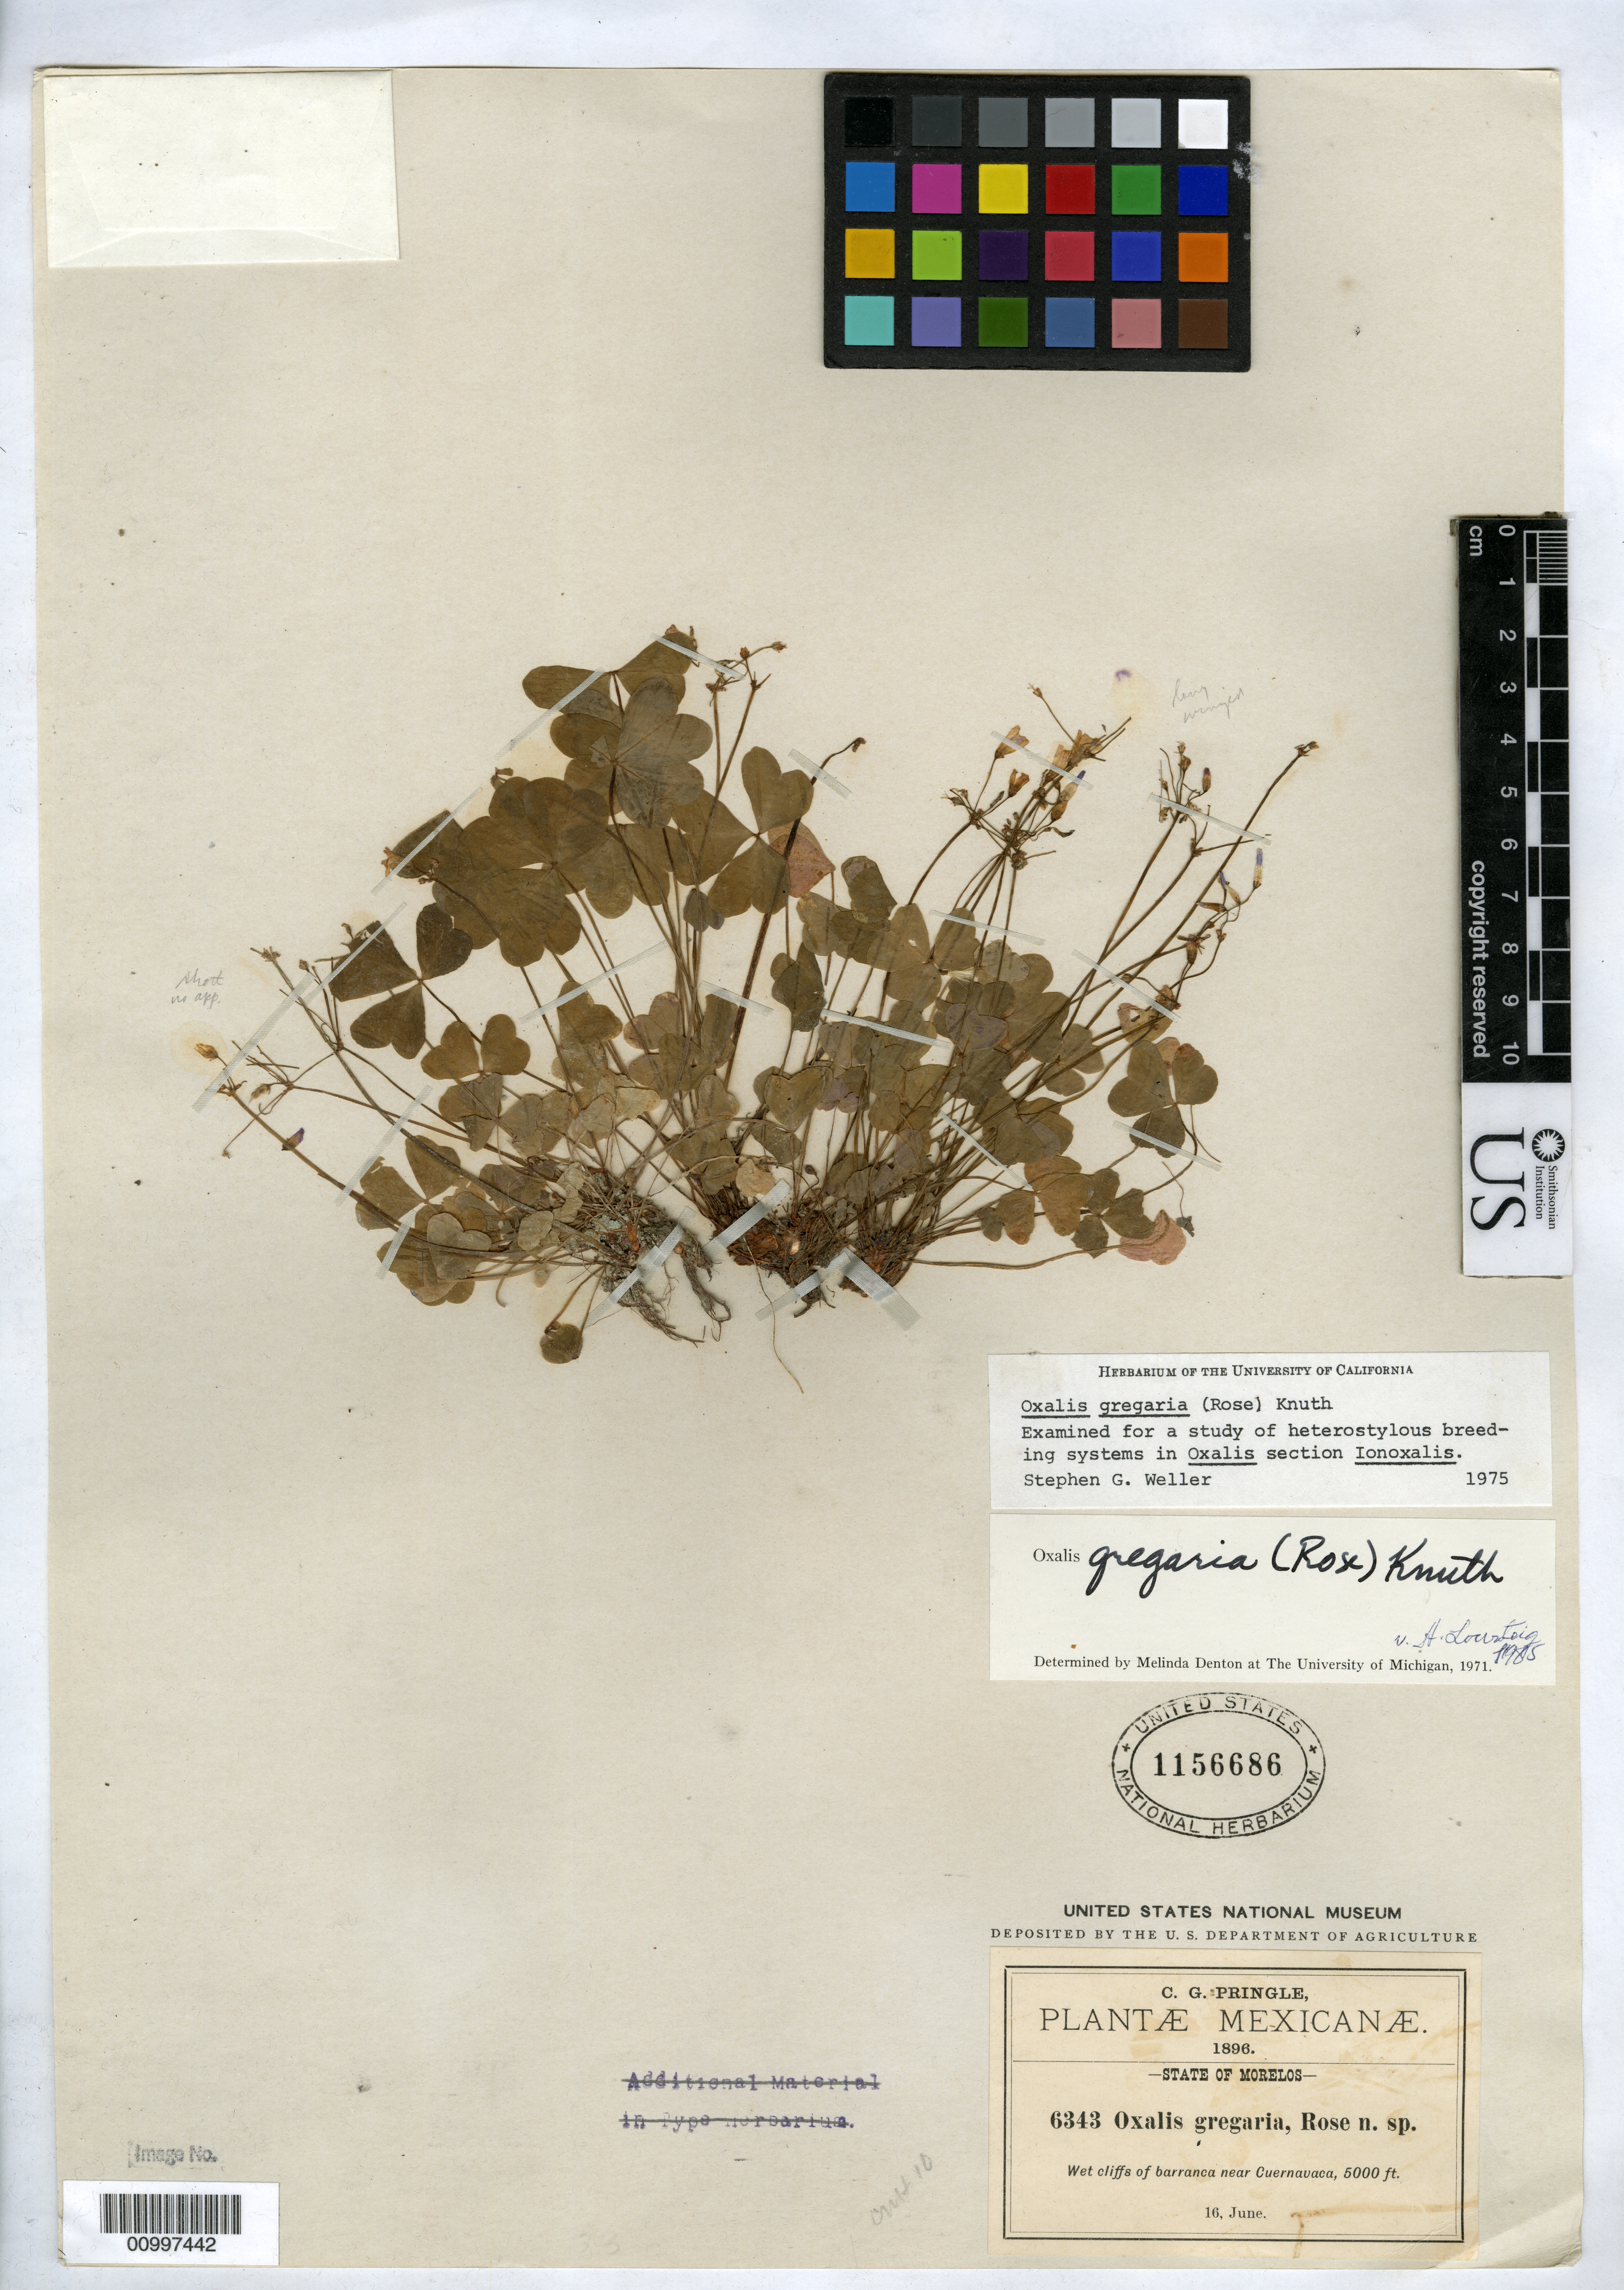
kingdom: Plantae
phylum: Tracheophyta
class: Magnoliopsida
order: Oxalidales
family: Oxalidaceae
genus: Ionoxalis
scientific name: Ionoxalis gregaria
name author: Rose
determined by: Denton, M. F.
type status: Isotype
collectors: C. G. Pringle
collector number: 6343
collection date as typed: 16 Jun 1896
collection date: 1896-06-16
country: Mexico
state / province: Morelos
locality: Barranca near Cuernavaca.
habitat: Wet cliffs.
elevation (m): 1524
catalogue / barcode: US 1156686